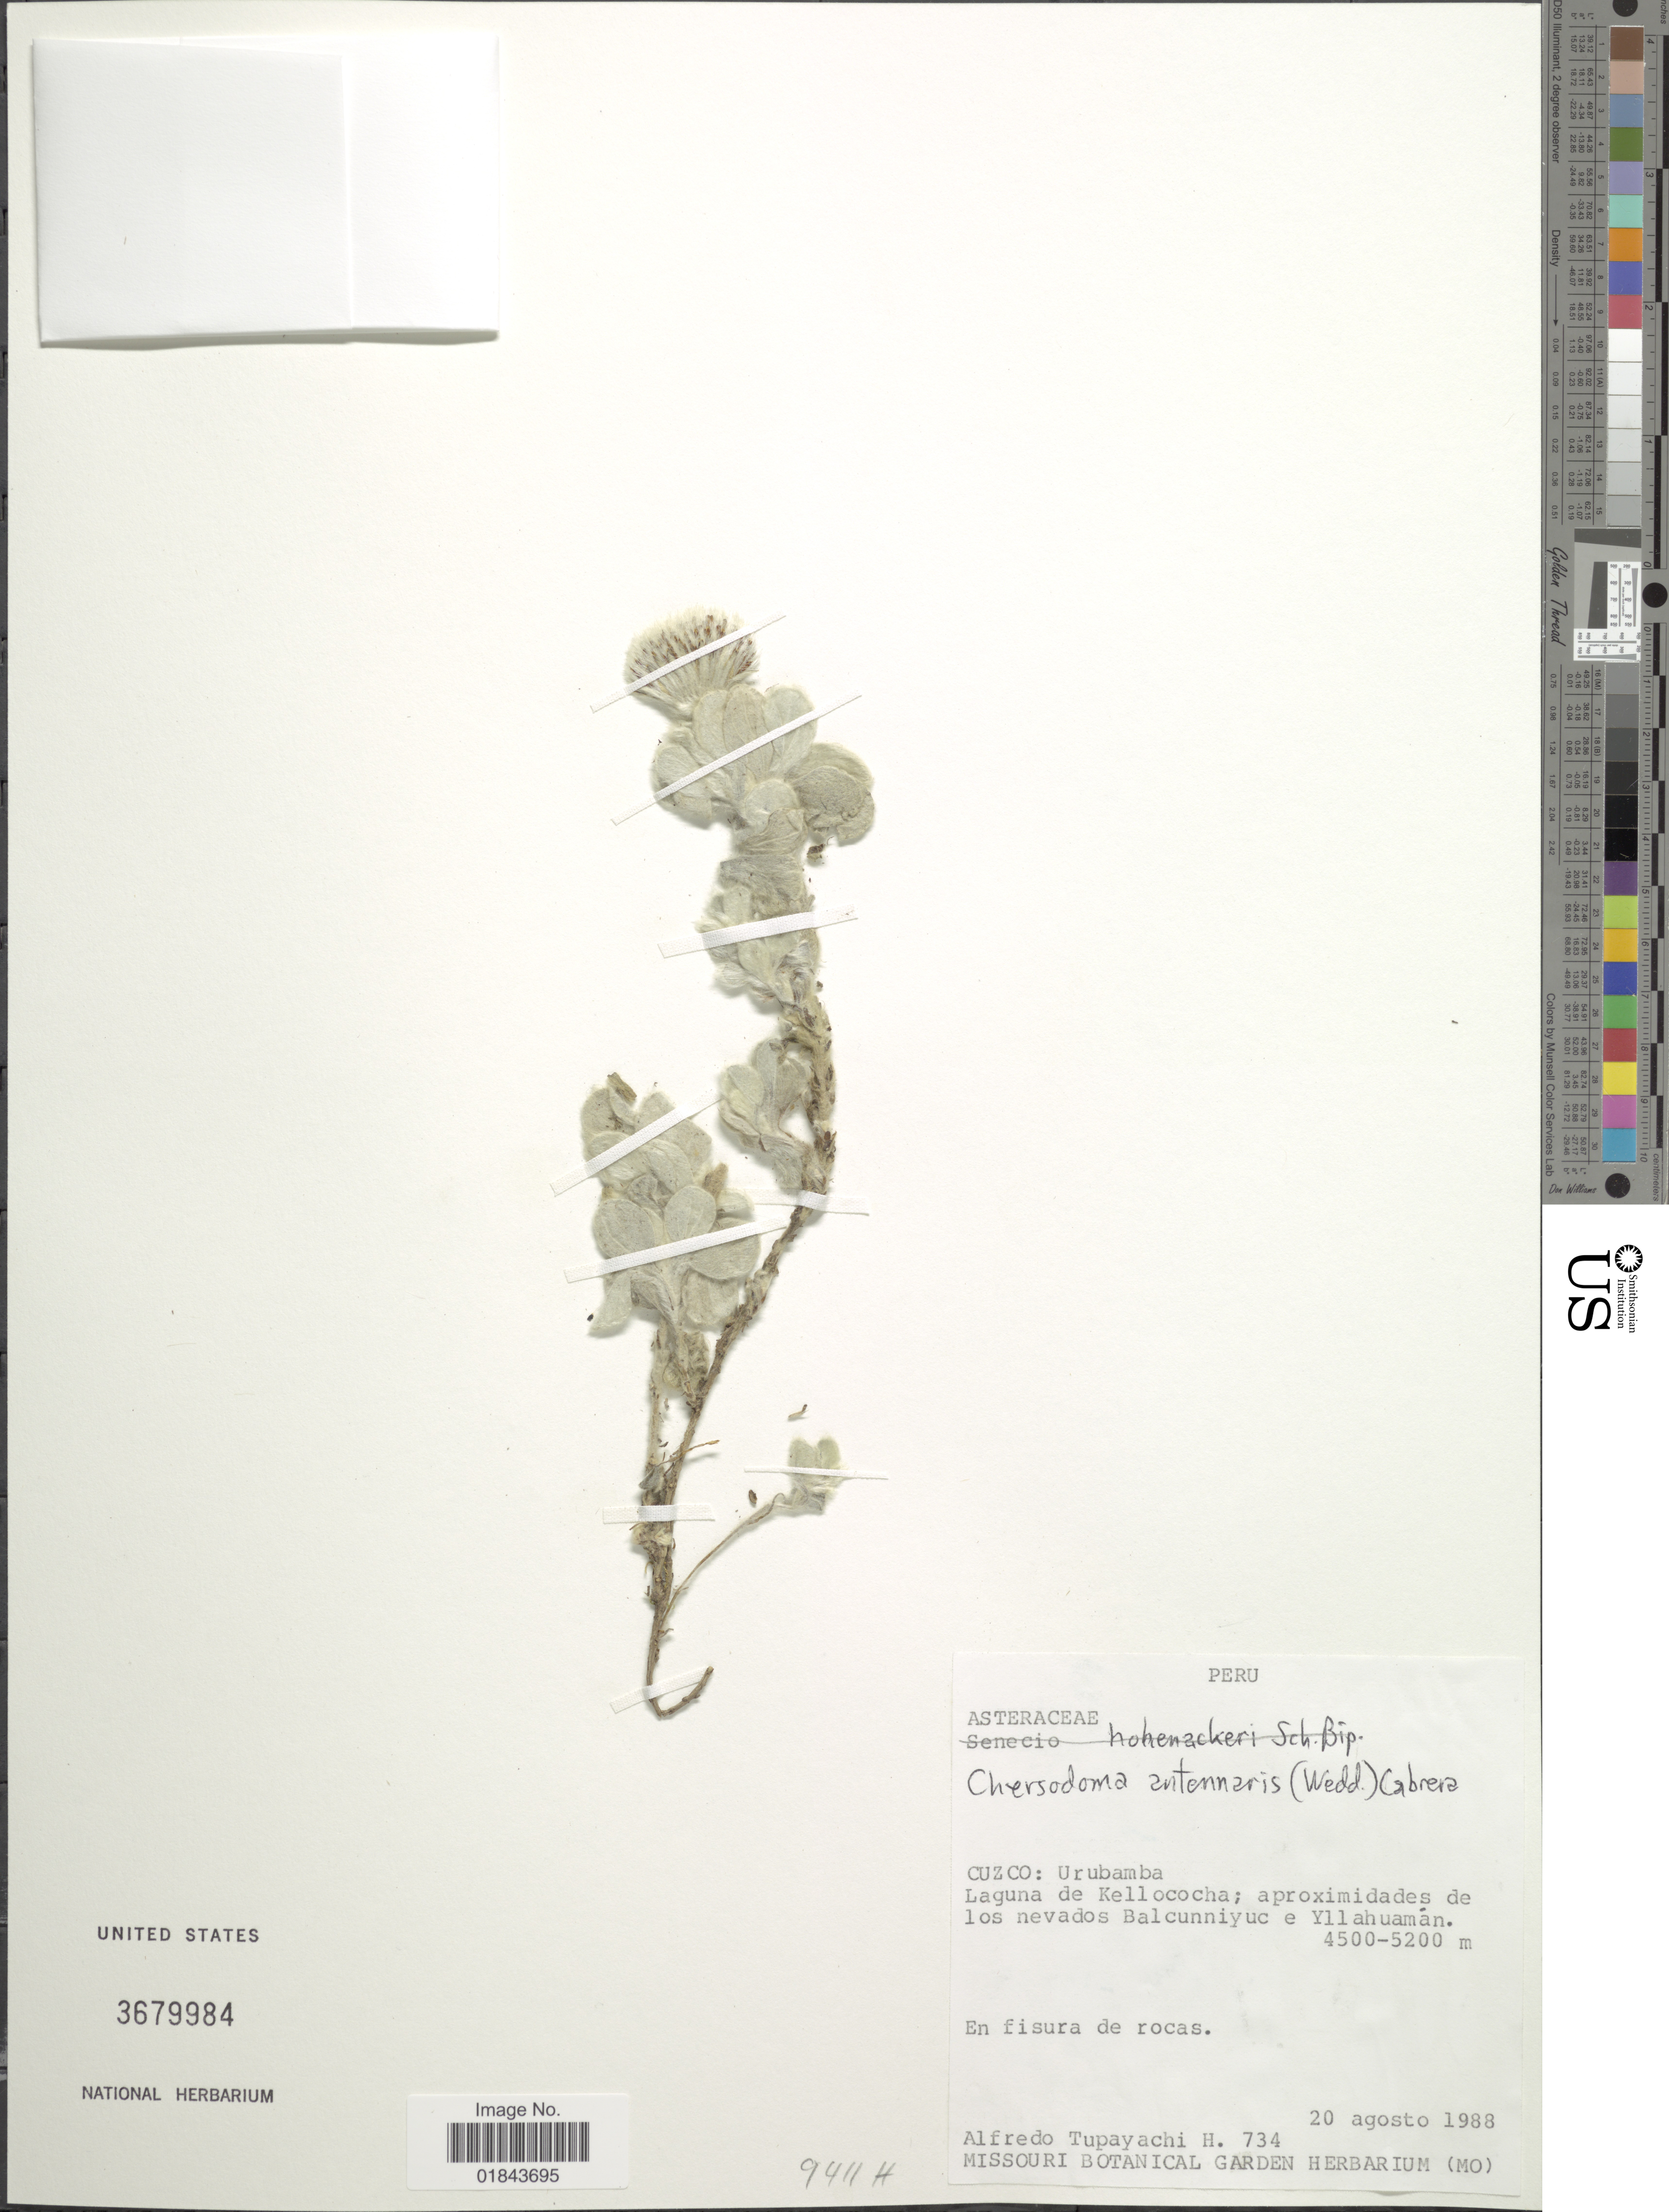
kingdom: Plantae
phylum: Tracheophyta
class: Magnoliopsida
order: Asterales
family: Asteraceae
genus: Chersodoma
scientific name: Chersodoma antennaria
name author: (Wedd.) Cabrera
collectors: A. Tupayachi H.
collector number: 734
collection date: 1988-08-20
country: Peru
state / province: Cusco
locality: Cuzco: Urubamba, Laguna de Kellococha, aproximidades de los nevados Balcunniyuc e Yllahuaman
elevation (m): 4500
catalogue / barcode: US 3679984